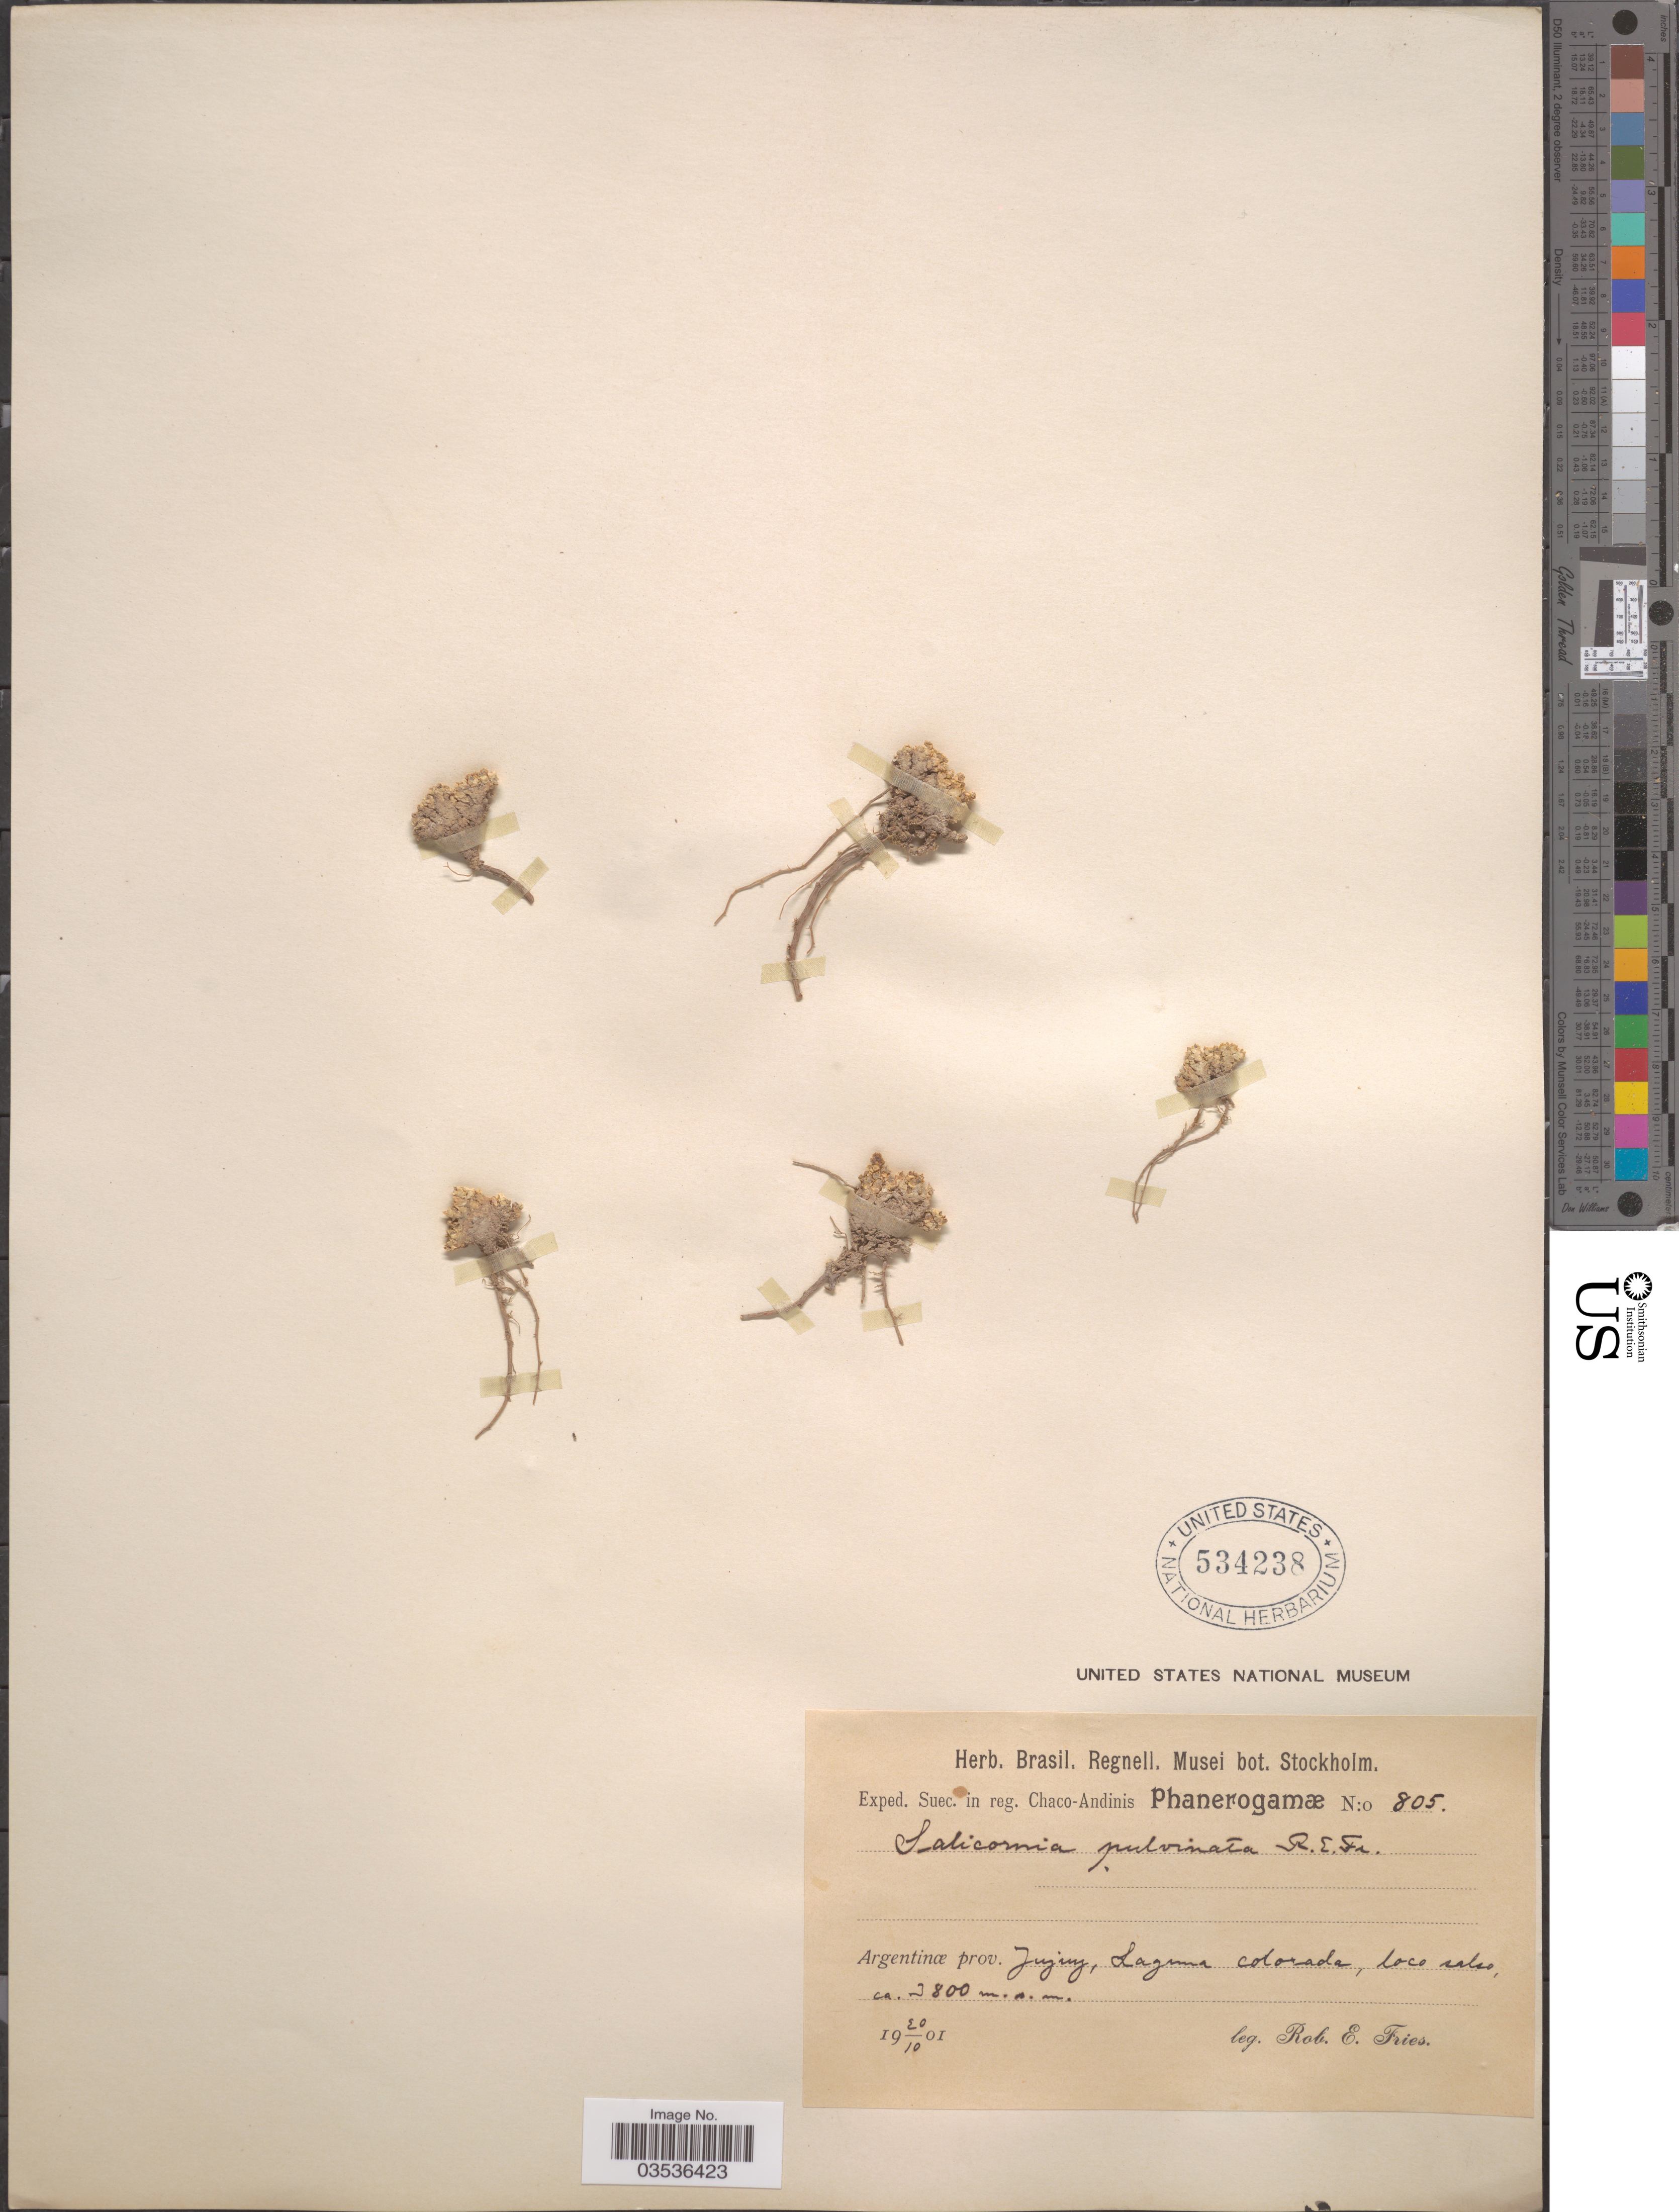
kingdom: Plantae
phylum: Tracheophyta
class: Magnoliopsida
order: Caryophyllales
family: Amaranthaceae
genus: Salicornia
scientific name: Salicornia pulvinata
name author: R.E. Fr.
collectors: R. E. Fries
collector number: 805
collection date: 1901-10-30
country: Argentina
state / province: Jujuy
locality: Laguna Colorada.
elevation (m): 3800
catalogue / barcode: US 534238